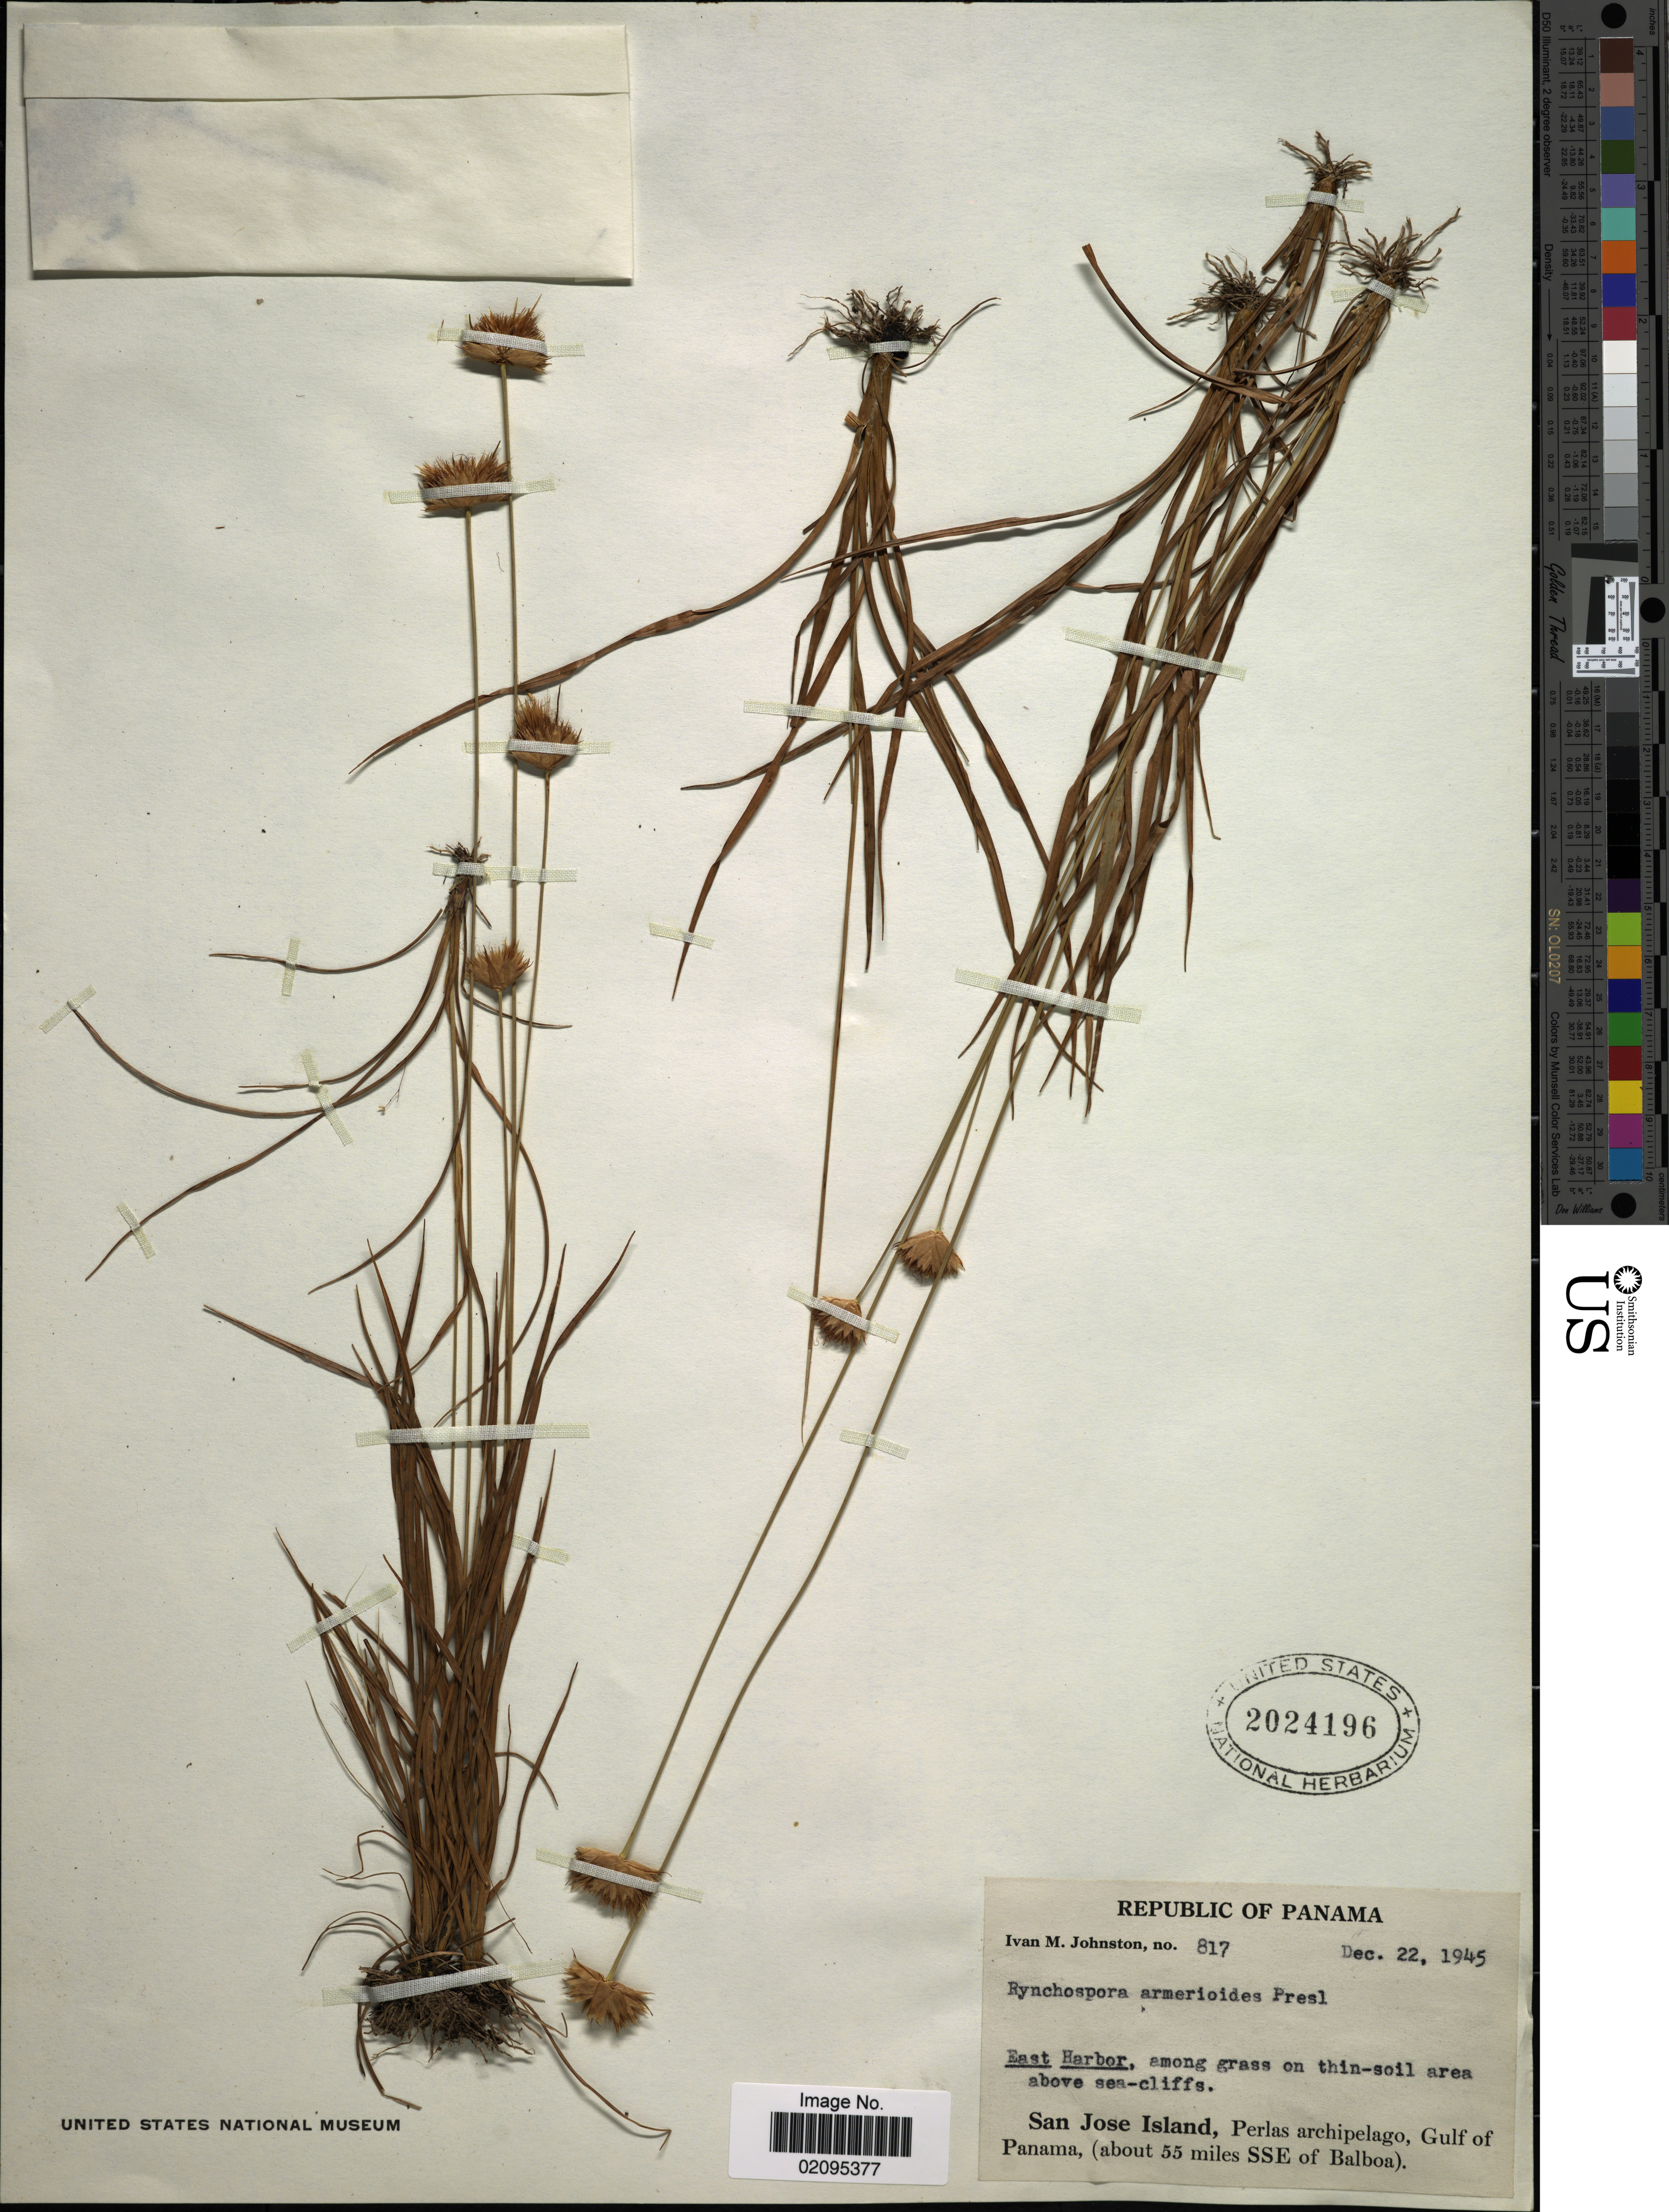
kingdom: Plantae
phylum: Tracheophyta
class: Liliopsida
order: Poales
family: Cyperaceae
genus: Rhynchospora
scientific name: Rhynchospora armerioides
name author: J. Presl & C. Presl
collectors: I.M. Johnston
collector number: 817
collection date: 1945-12-22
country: Panama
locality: East Harbor, San Jose Island, Perlas archipelago, Gulf of Panama, (about 55 miles SSE of Balboa).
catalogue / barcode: US 2024196